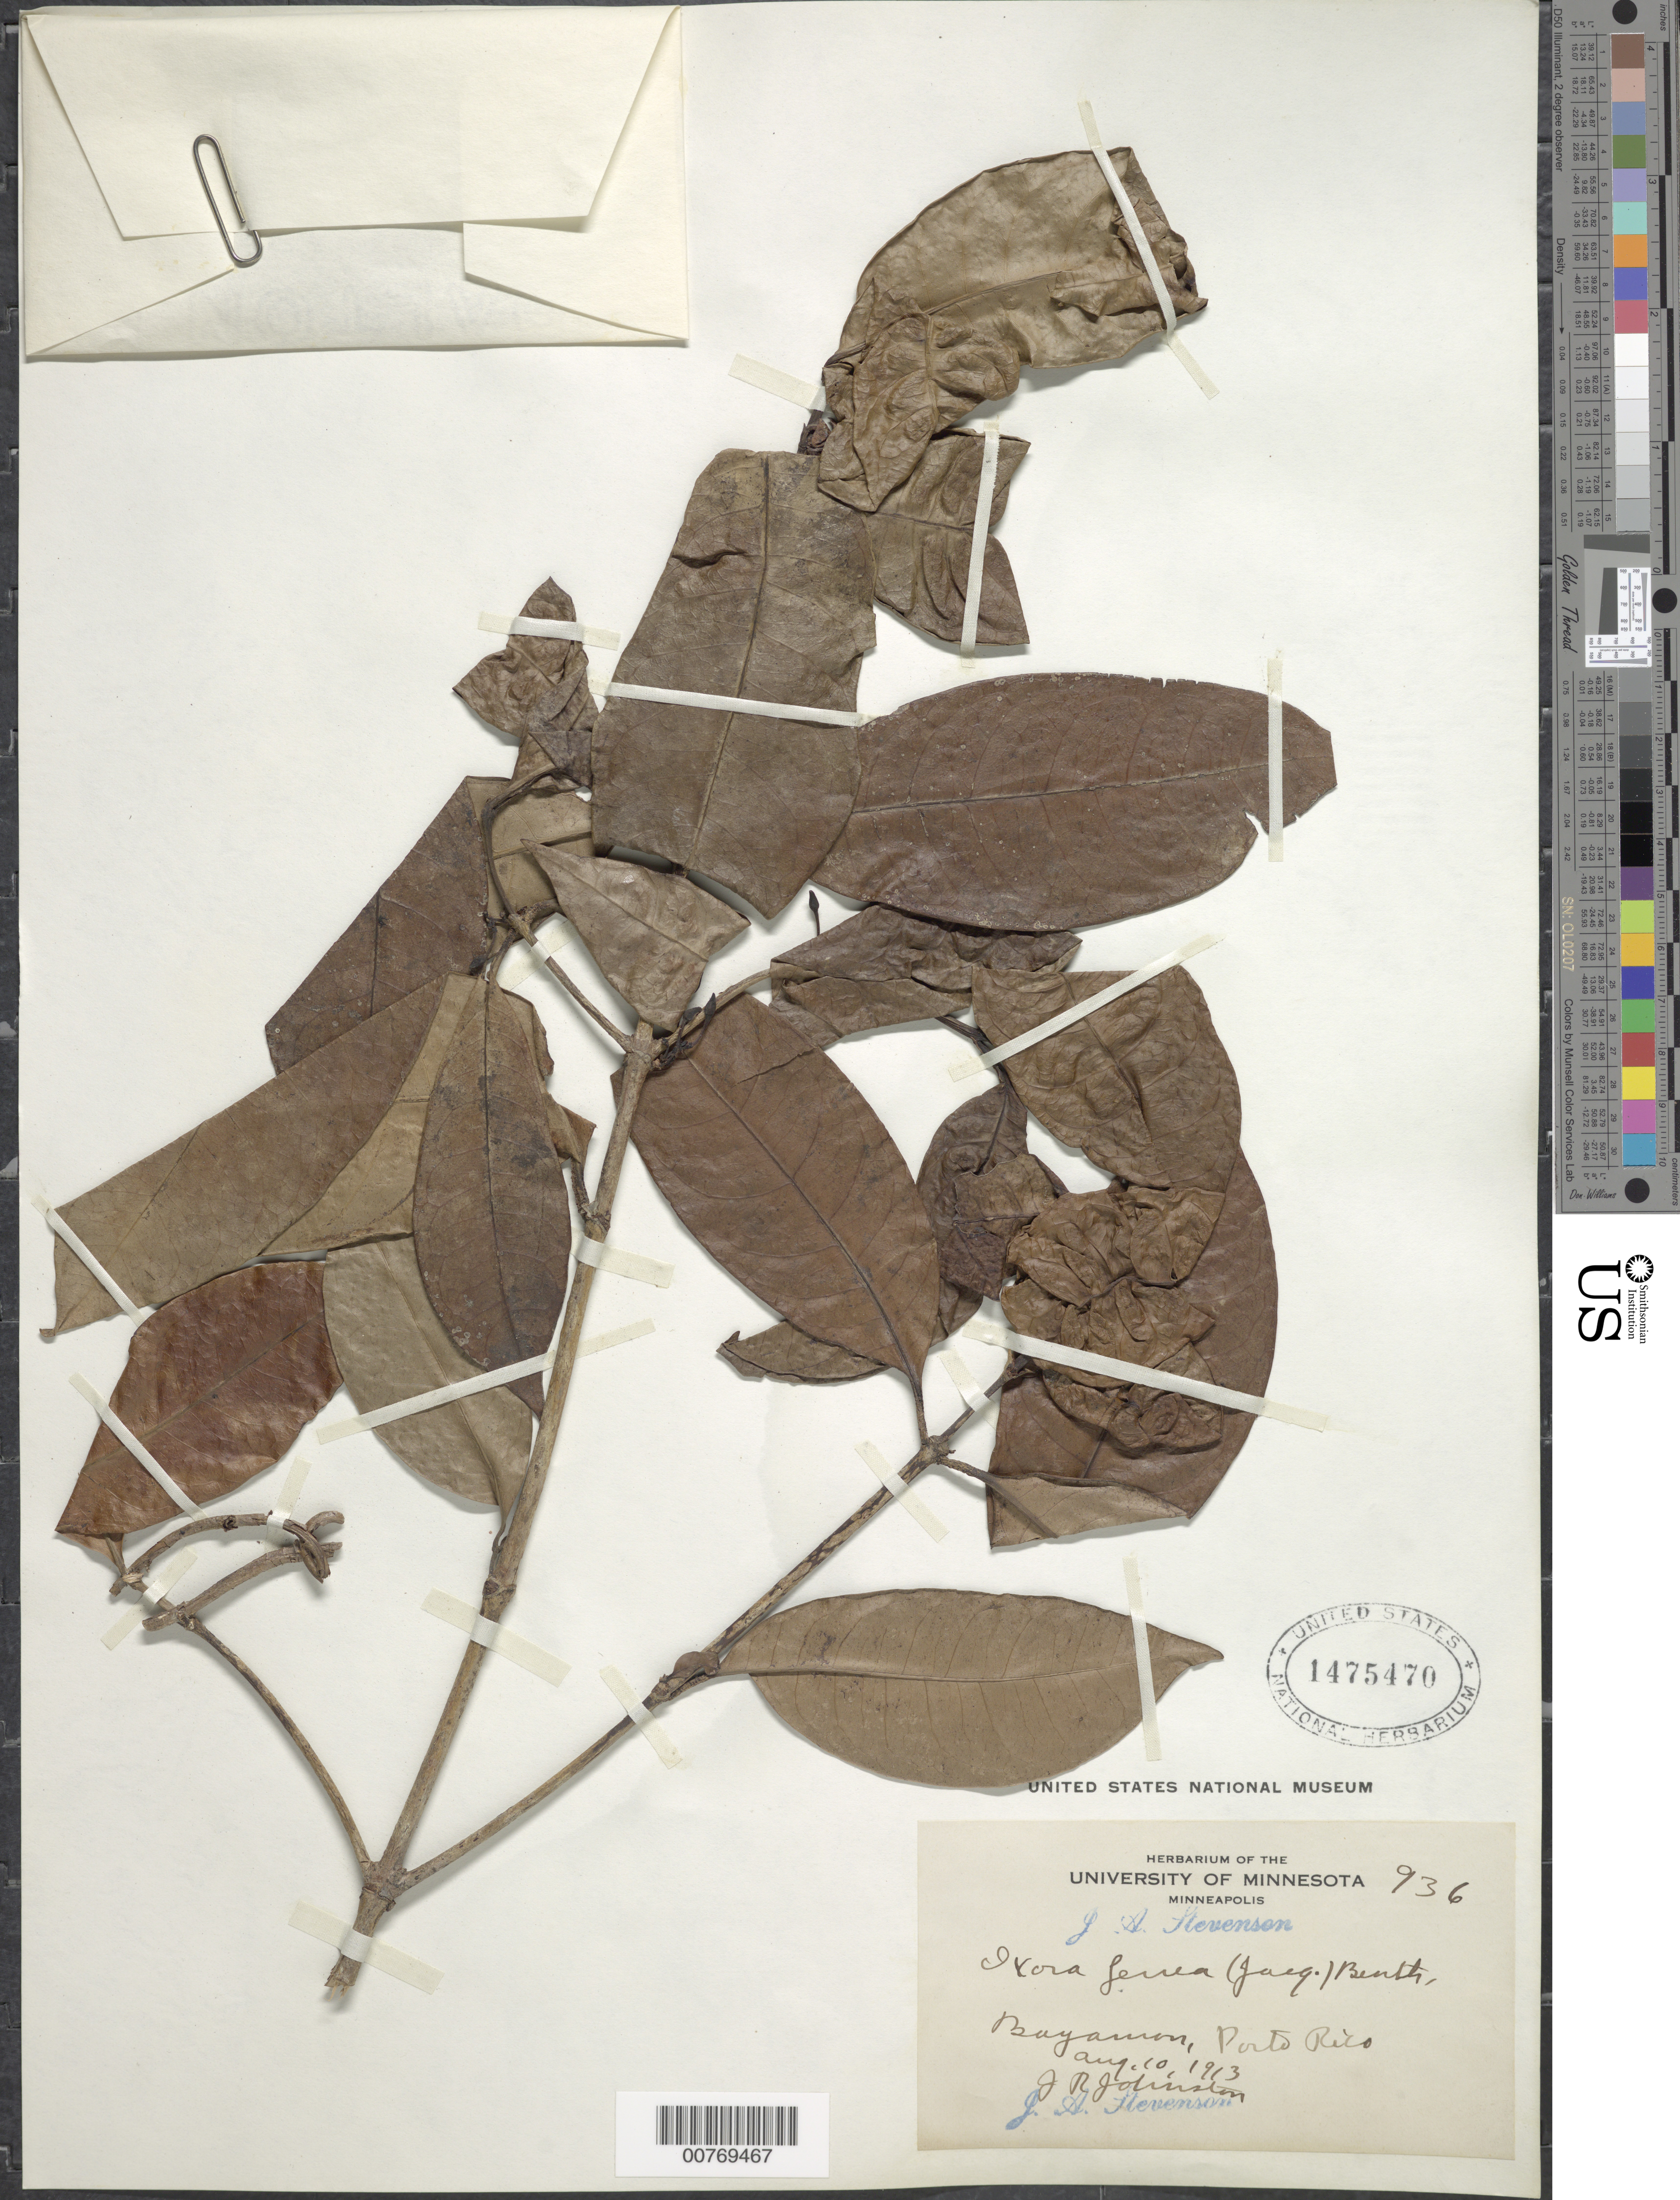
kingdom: Plantae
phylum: Tracheophyta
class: Magnoliopsida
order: Gentianales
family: Rubiaceae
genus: Ixora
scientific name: Ixora ferrea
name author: (Jacq.) Benth.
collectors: J. Johnston & J. A. Stevenson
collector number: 936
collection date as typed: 10 Aug 1913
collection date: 1913-08-10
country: Puerto Rico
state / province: Bayamón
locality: Bayamon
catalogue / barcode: US 1475470